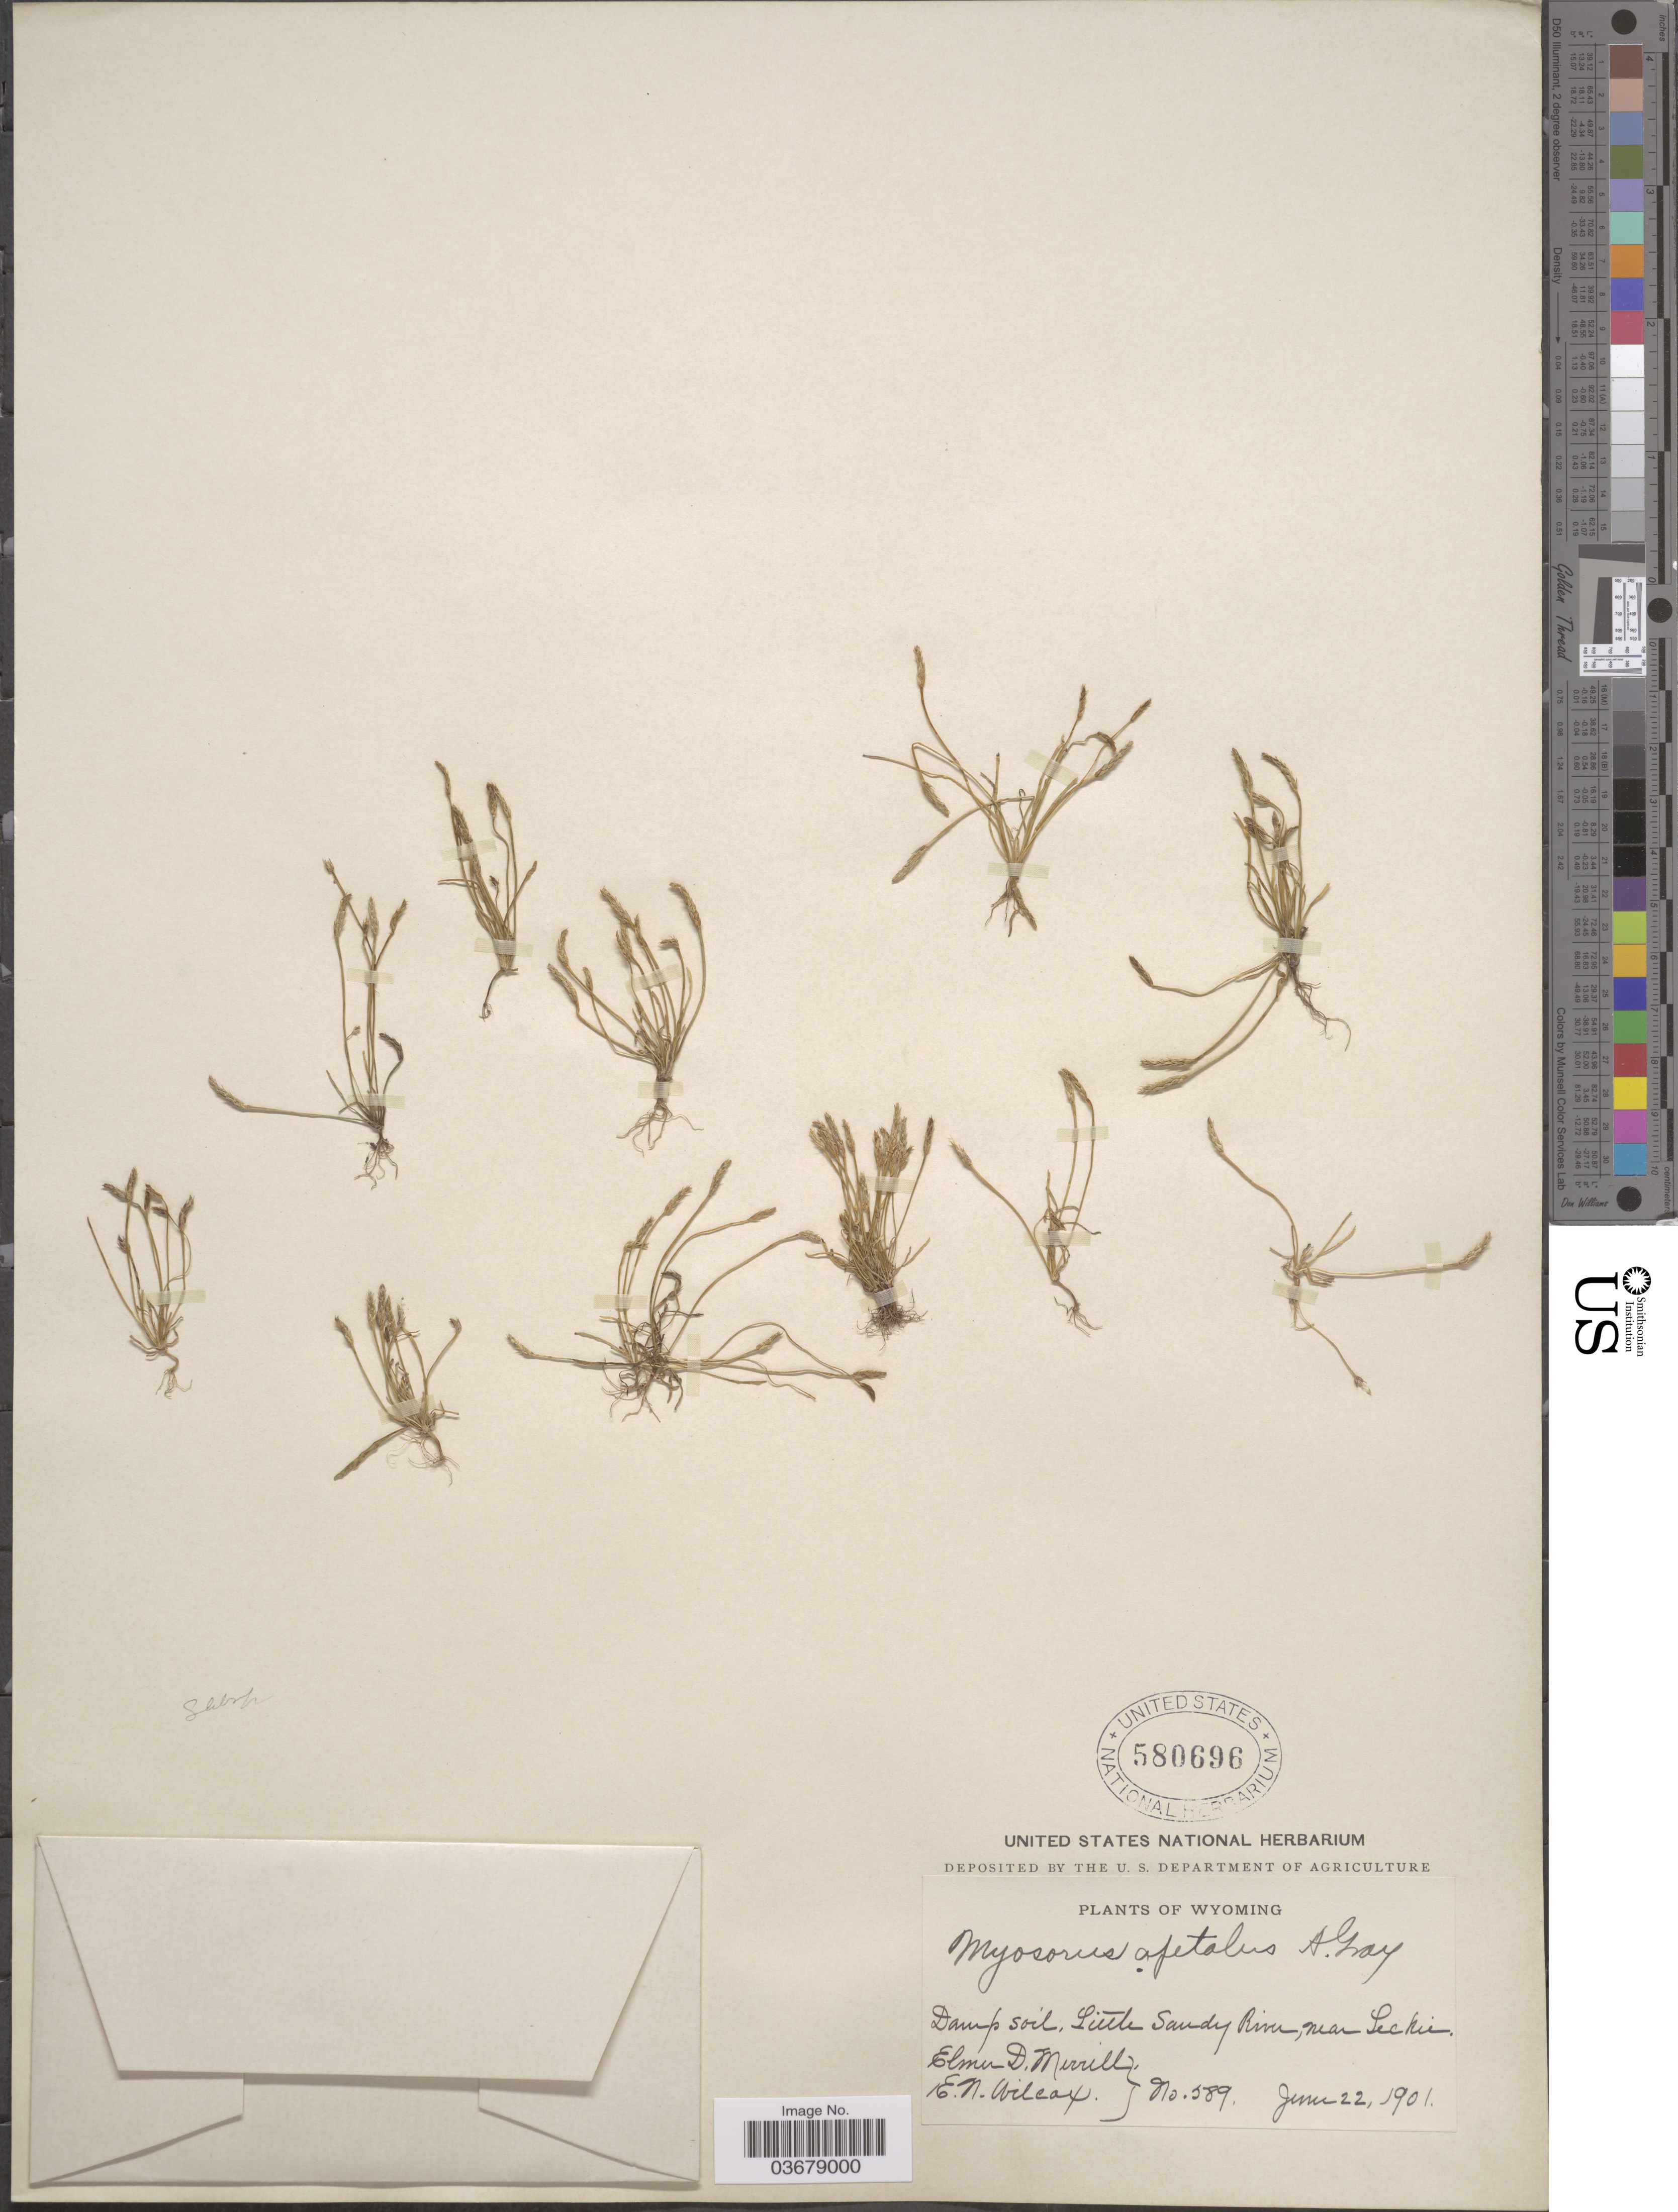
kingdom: Plantae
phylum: Tracheophyta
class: Magnoliopsida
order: Ranunculales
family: Ranunculaceae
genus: Myosurus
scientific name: Myosurus aristatus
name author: Benth.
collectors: E. D. Merrill & E. Wilcox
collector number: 589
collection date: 1901-06-22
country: United States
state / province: Wyoming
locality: Little Sandy River, near Leckie.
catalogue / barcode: US 580696